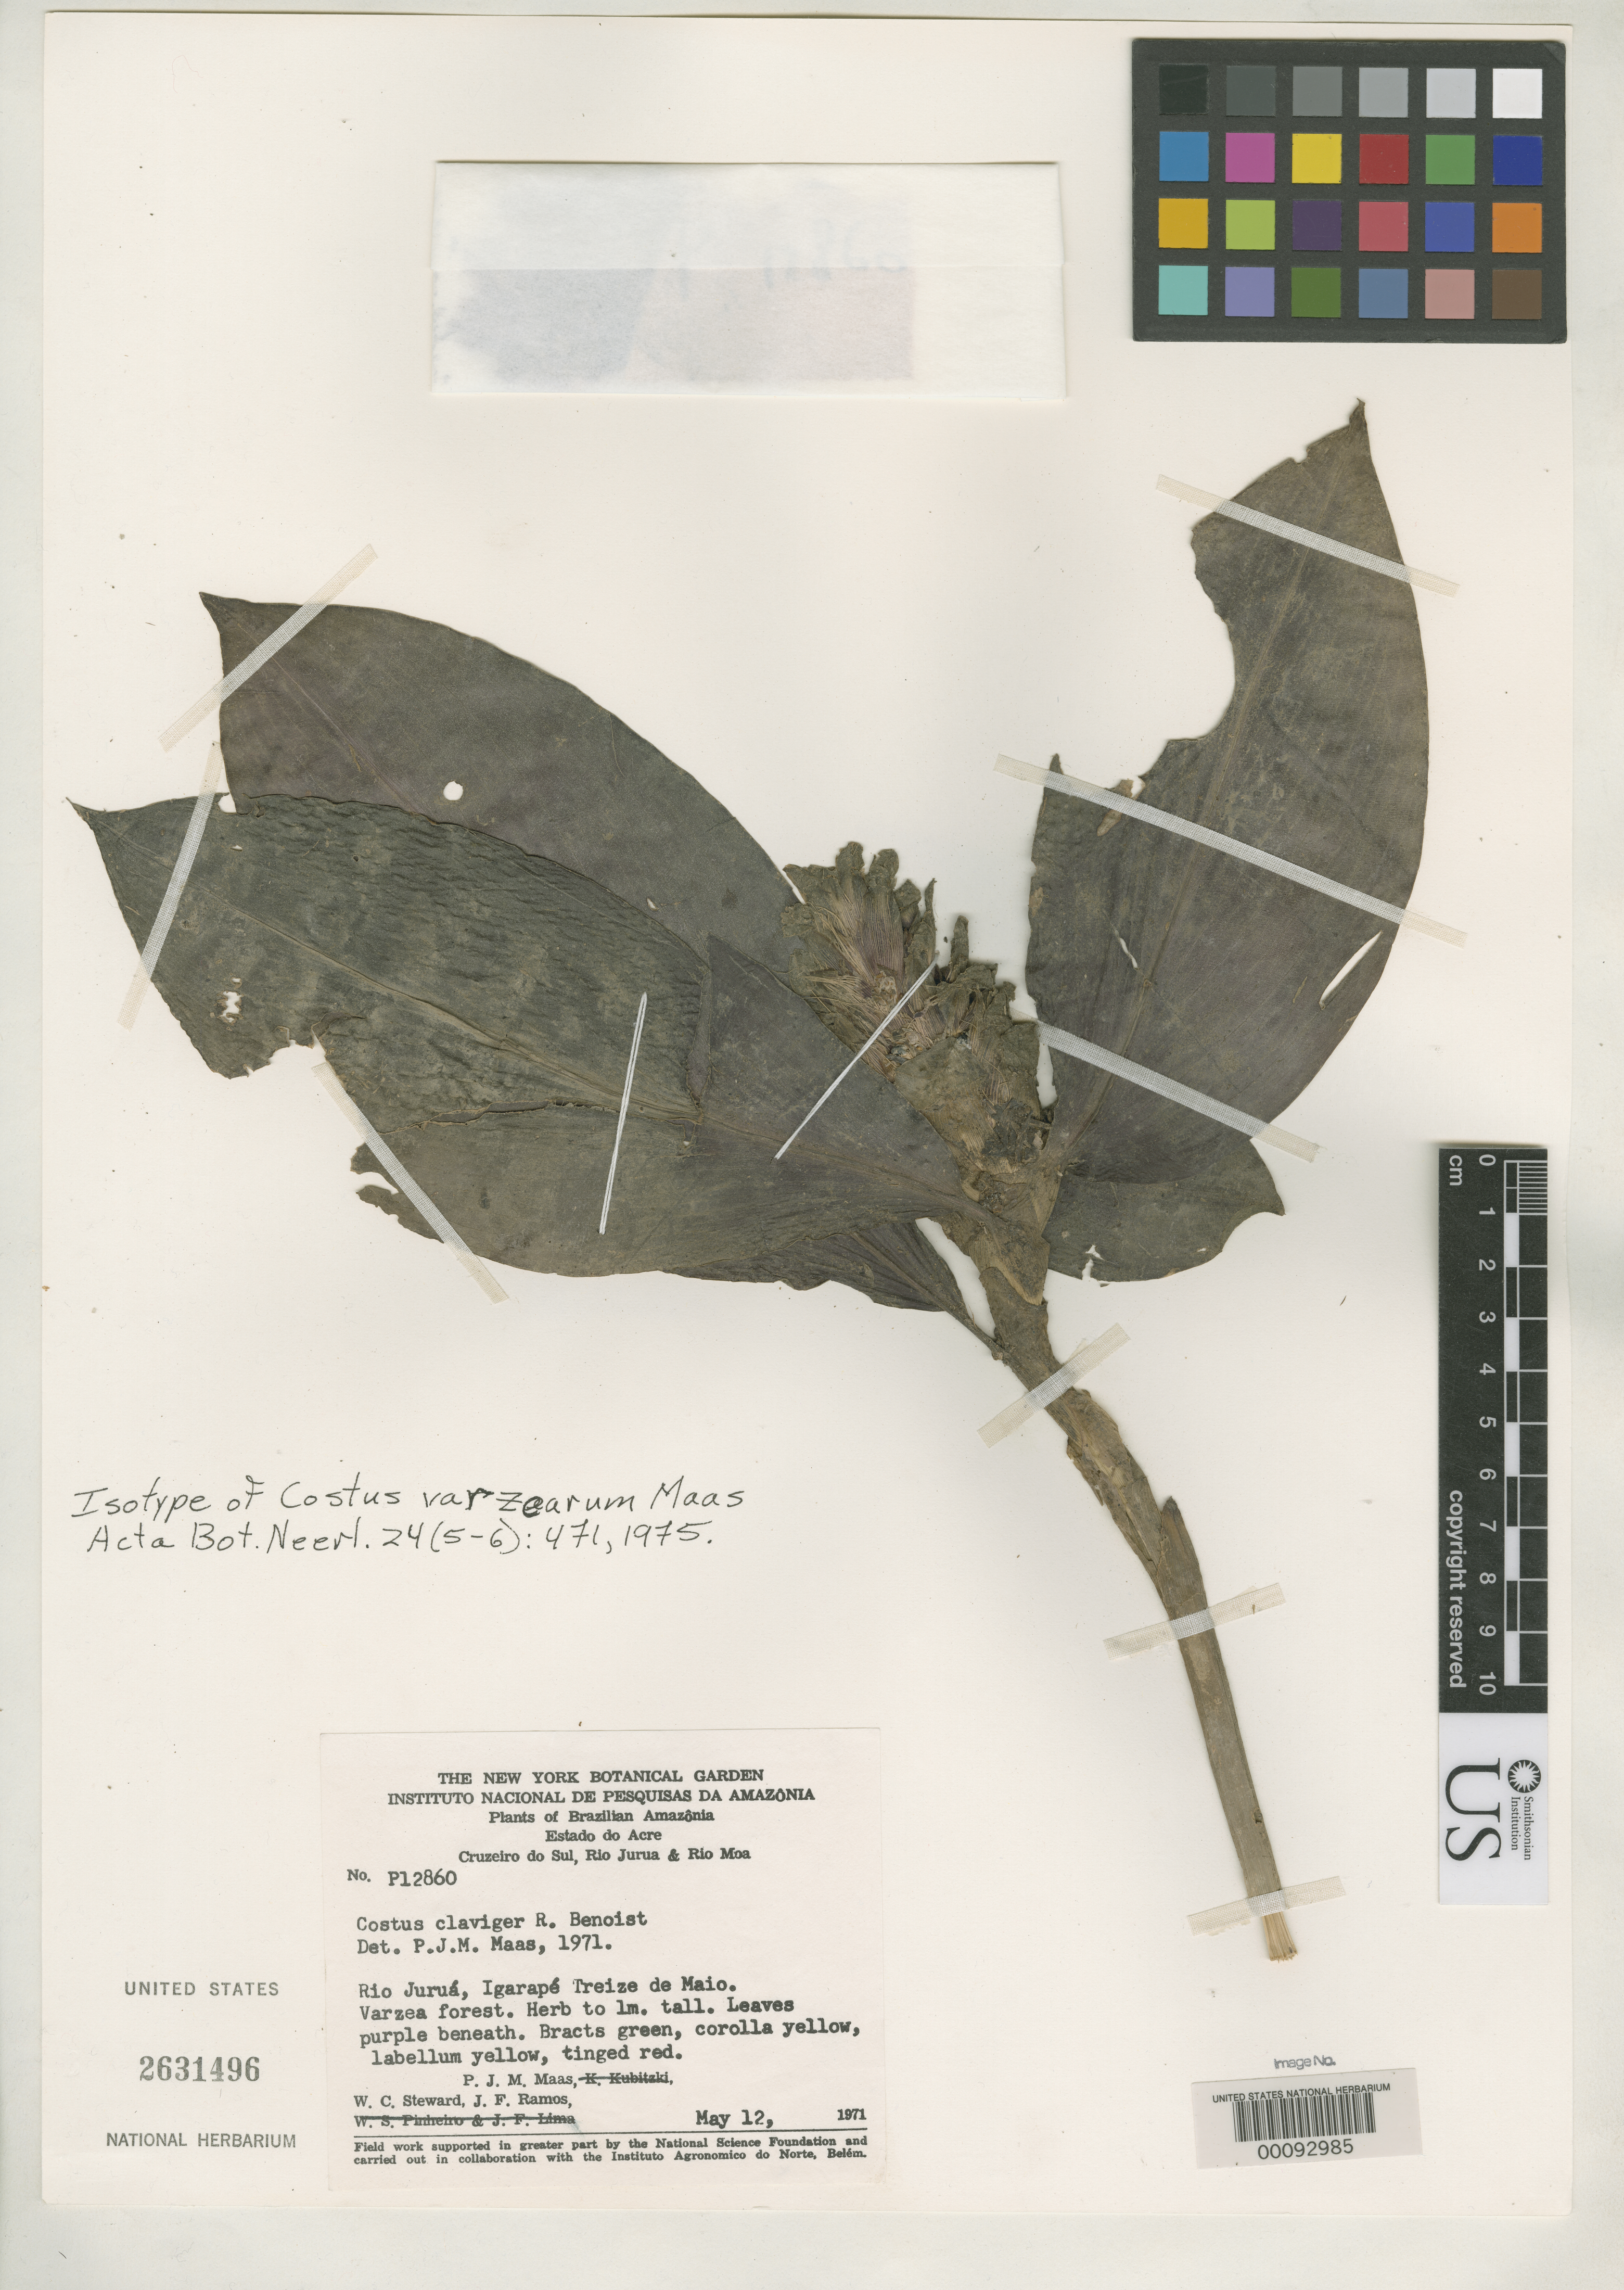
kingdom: Plantae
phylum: Tracheophyta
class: Liliopsida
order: Zingiberales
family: Costaceae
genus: Costus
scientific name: Costus varzearum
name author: Maas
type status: Isotype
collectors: P. Maas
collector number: P 12860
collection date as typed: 12 May 1971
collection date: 1971-05-12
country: Brazil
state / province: Acre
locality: Rio Jurua, Igarape Treize de Maio.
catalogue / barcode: US 2631496